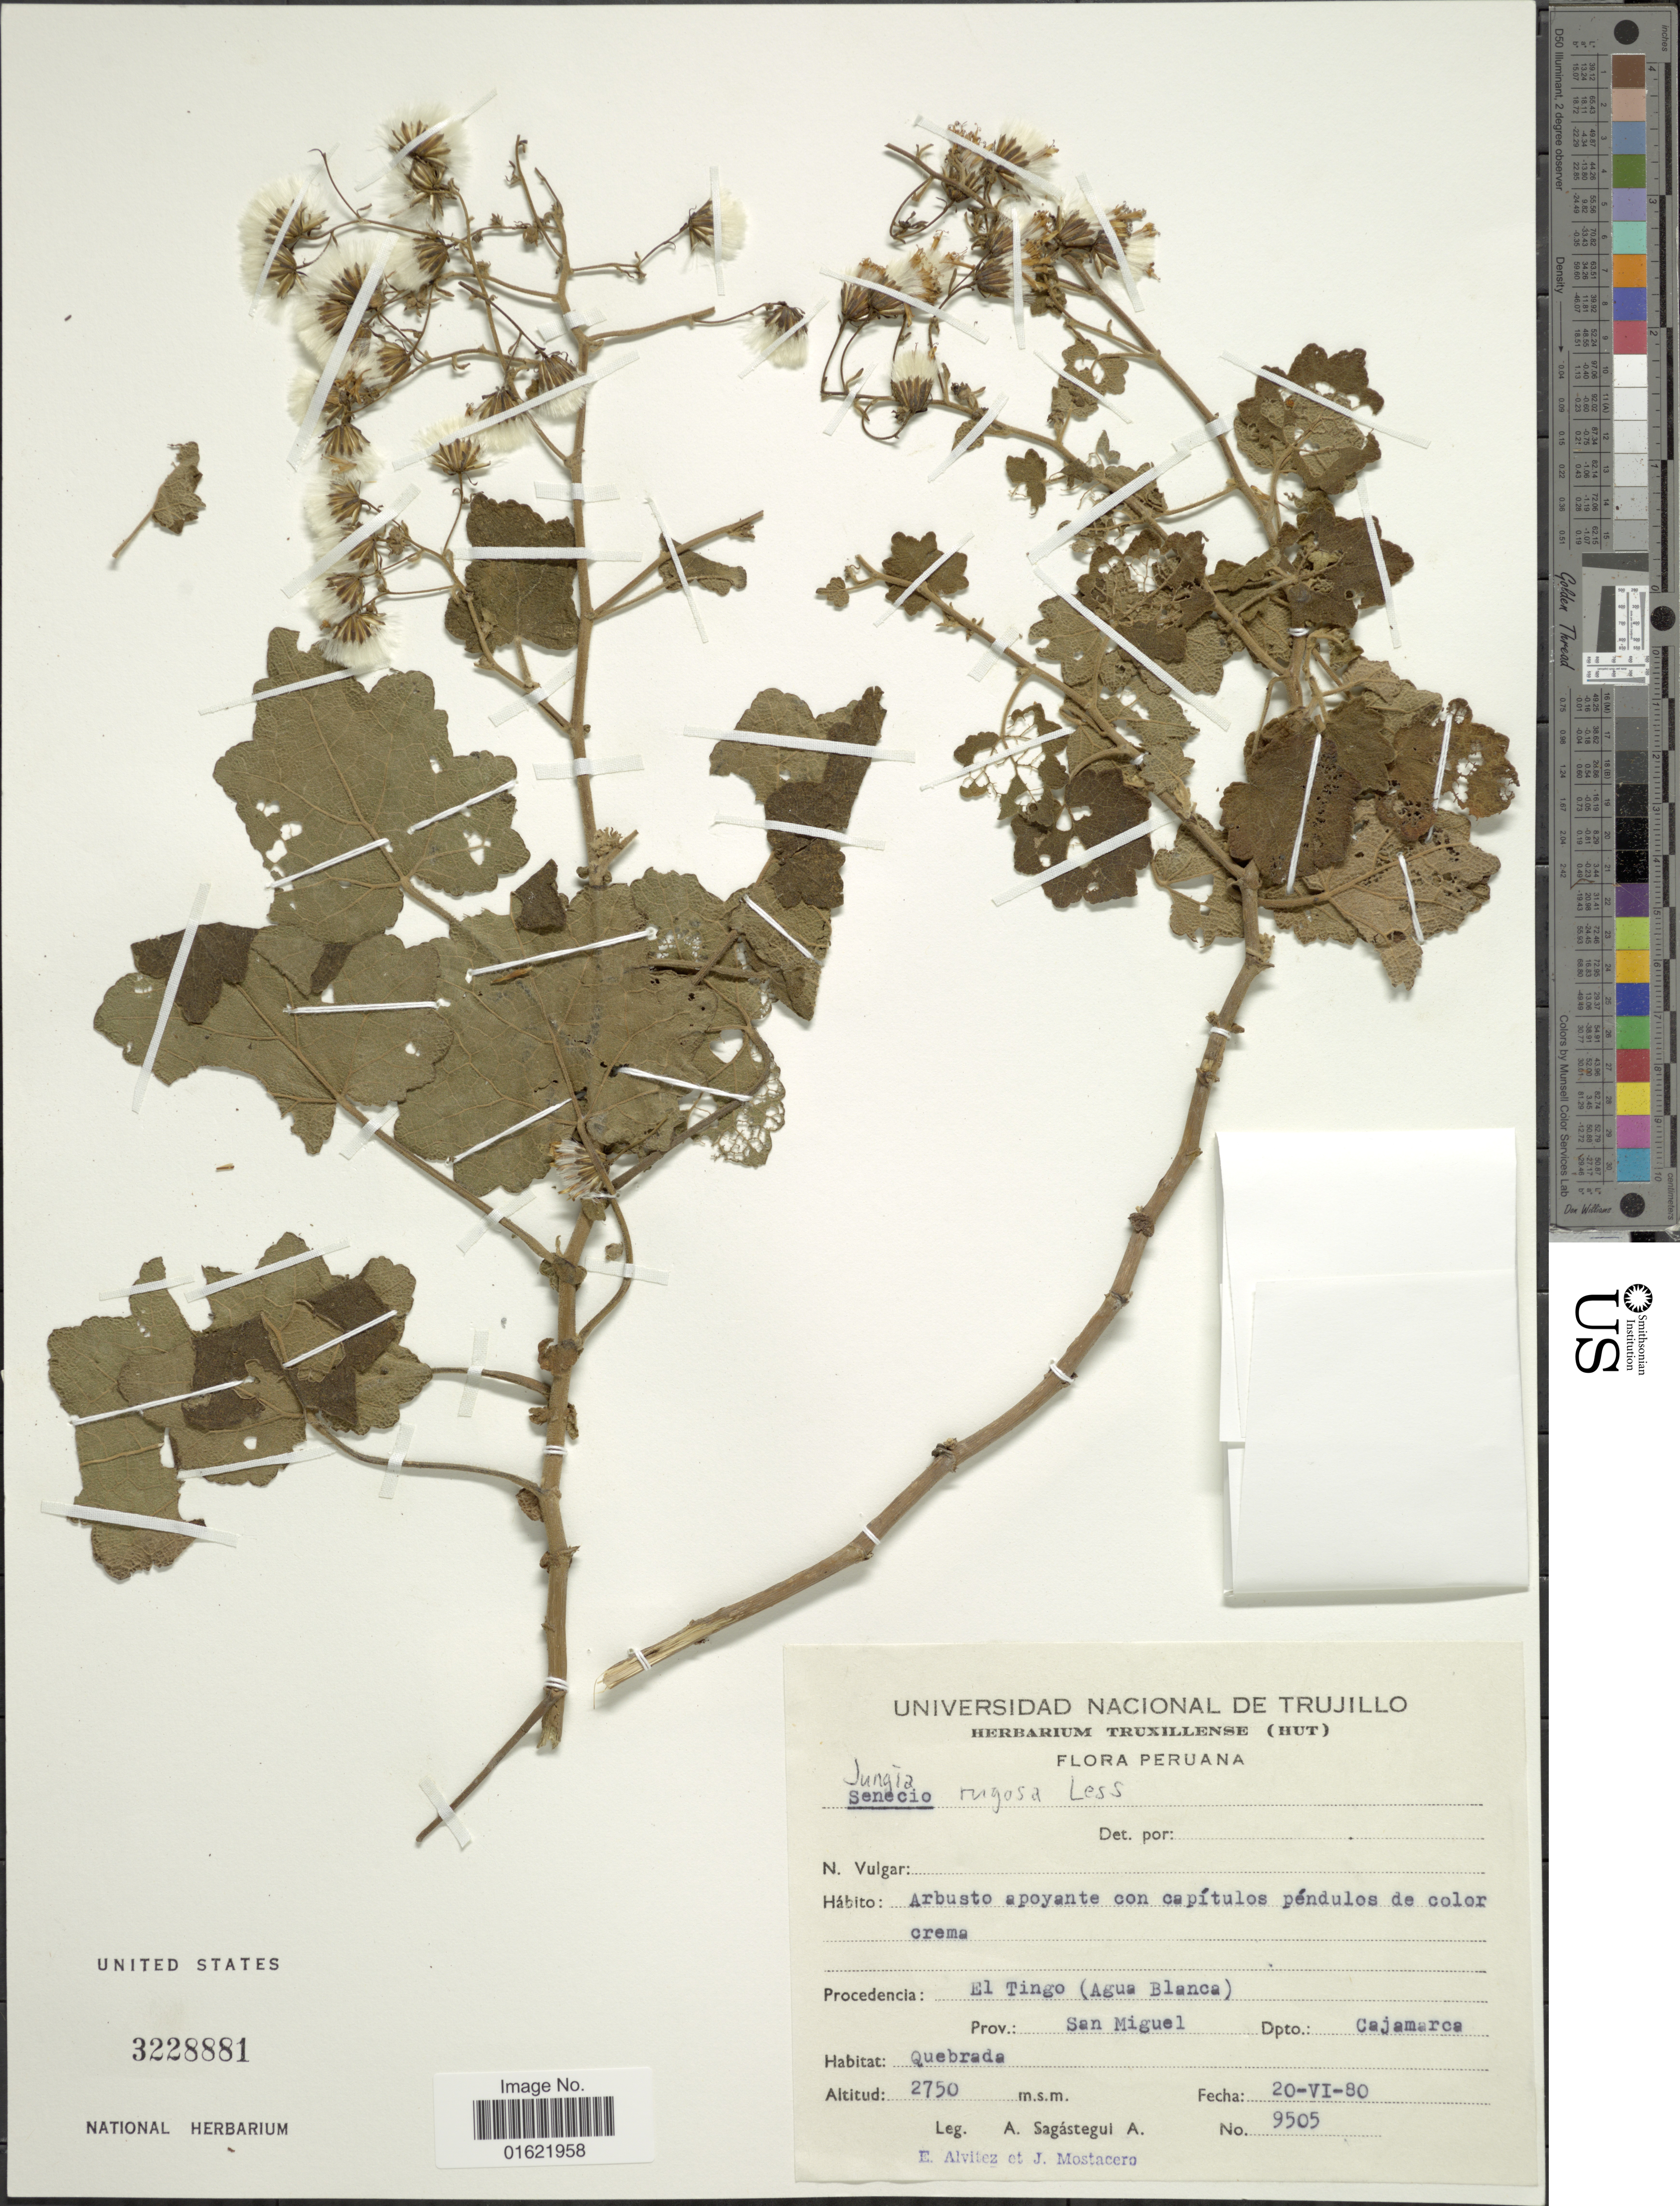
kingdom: Plantae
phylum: Tracheophyta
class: Magnoliopsida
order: Asterales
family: Asteraceae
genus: Jungia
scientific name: Jungia rugosa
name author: Less.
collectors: A. Sagástegui A., E. Alvitez I. & J. Mostacero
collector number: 9505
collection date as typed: Transcribed d/m/y: 20/6/80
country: Peru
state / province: Cajamarca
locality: El Tingo (Agua Blanca) Prov. San Miguel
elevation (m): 2750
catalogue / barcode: US 3228881